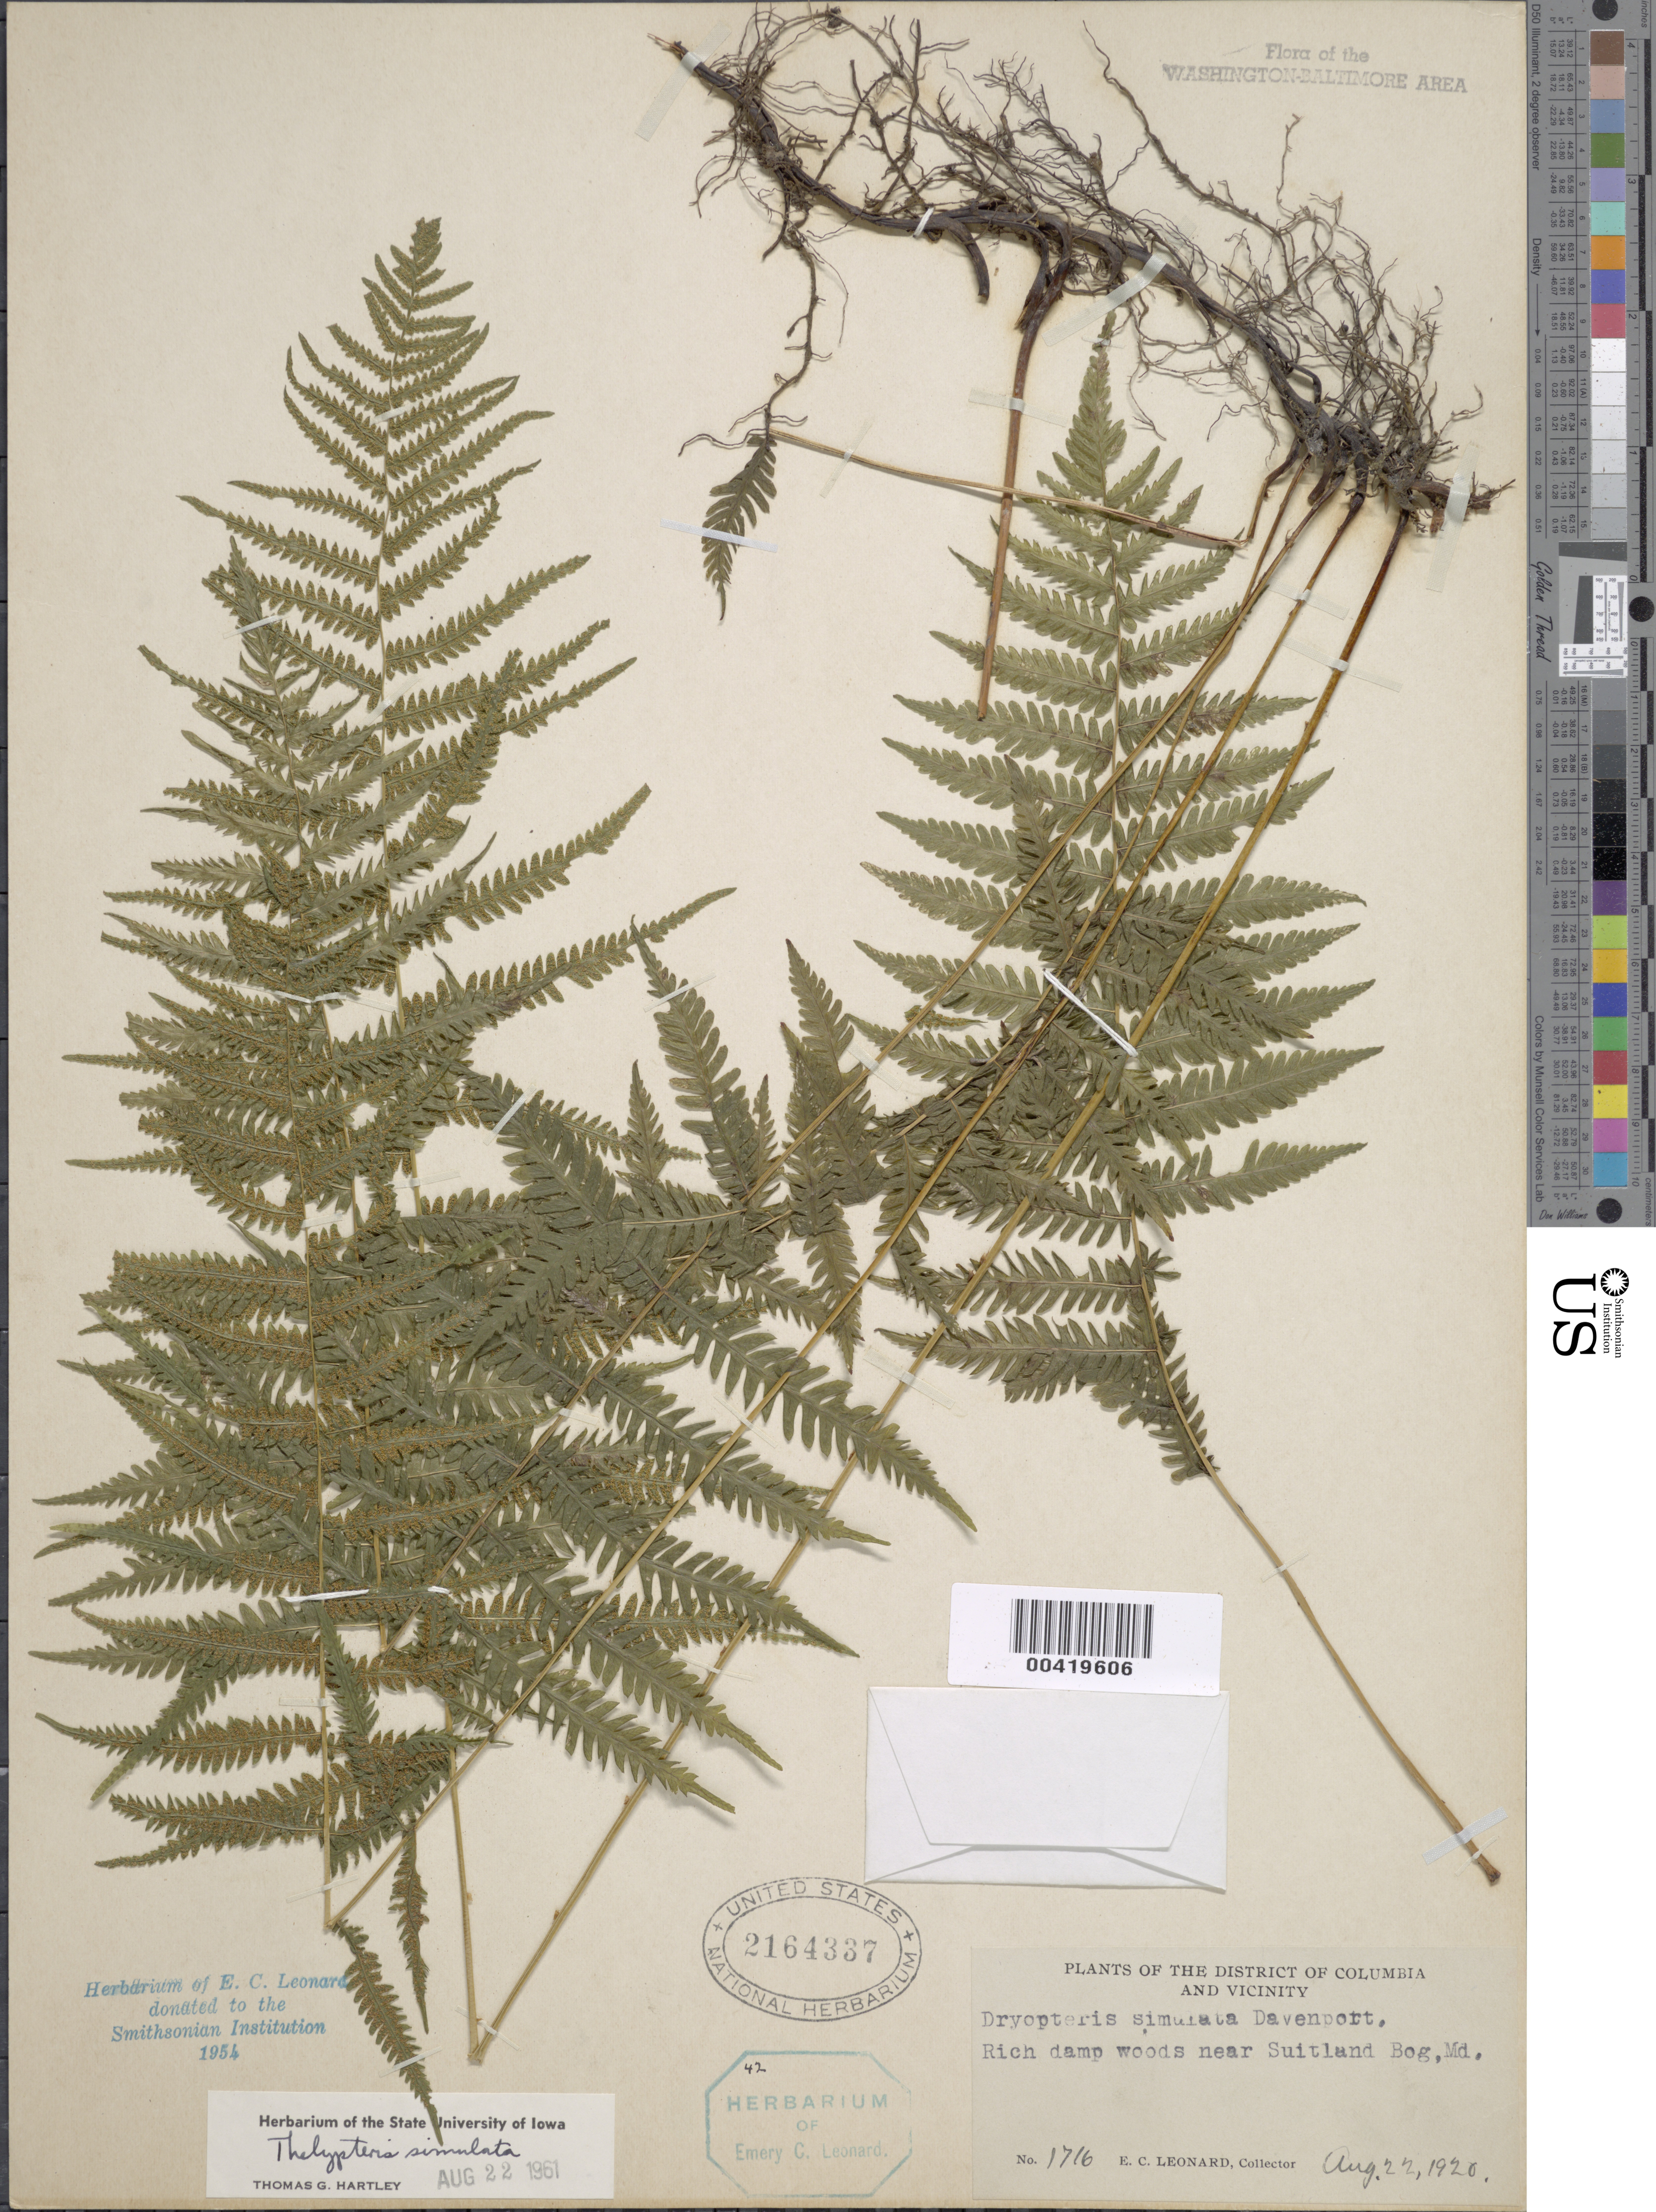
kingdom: Plantae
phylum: Tracheophyta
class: Polypodiopsida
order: Polypodiales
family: Thelypteridaceae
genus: Parathelypteris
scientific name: Parathelypteris simulata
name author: (Davenp.) Holttum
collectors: E. C. Leonard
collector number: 1716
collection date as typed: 22 Aug 1920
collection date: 1920-08-22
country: United States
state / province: Maryland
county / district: Prince George's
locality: Near Suitland Bog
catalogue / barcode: US 2164337